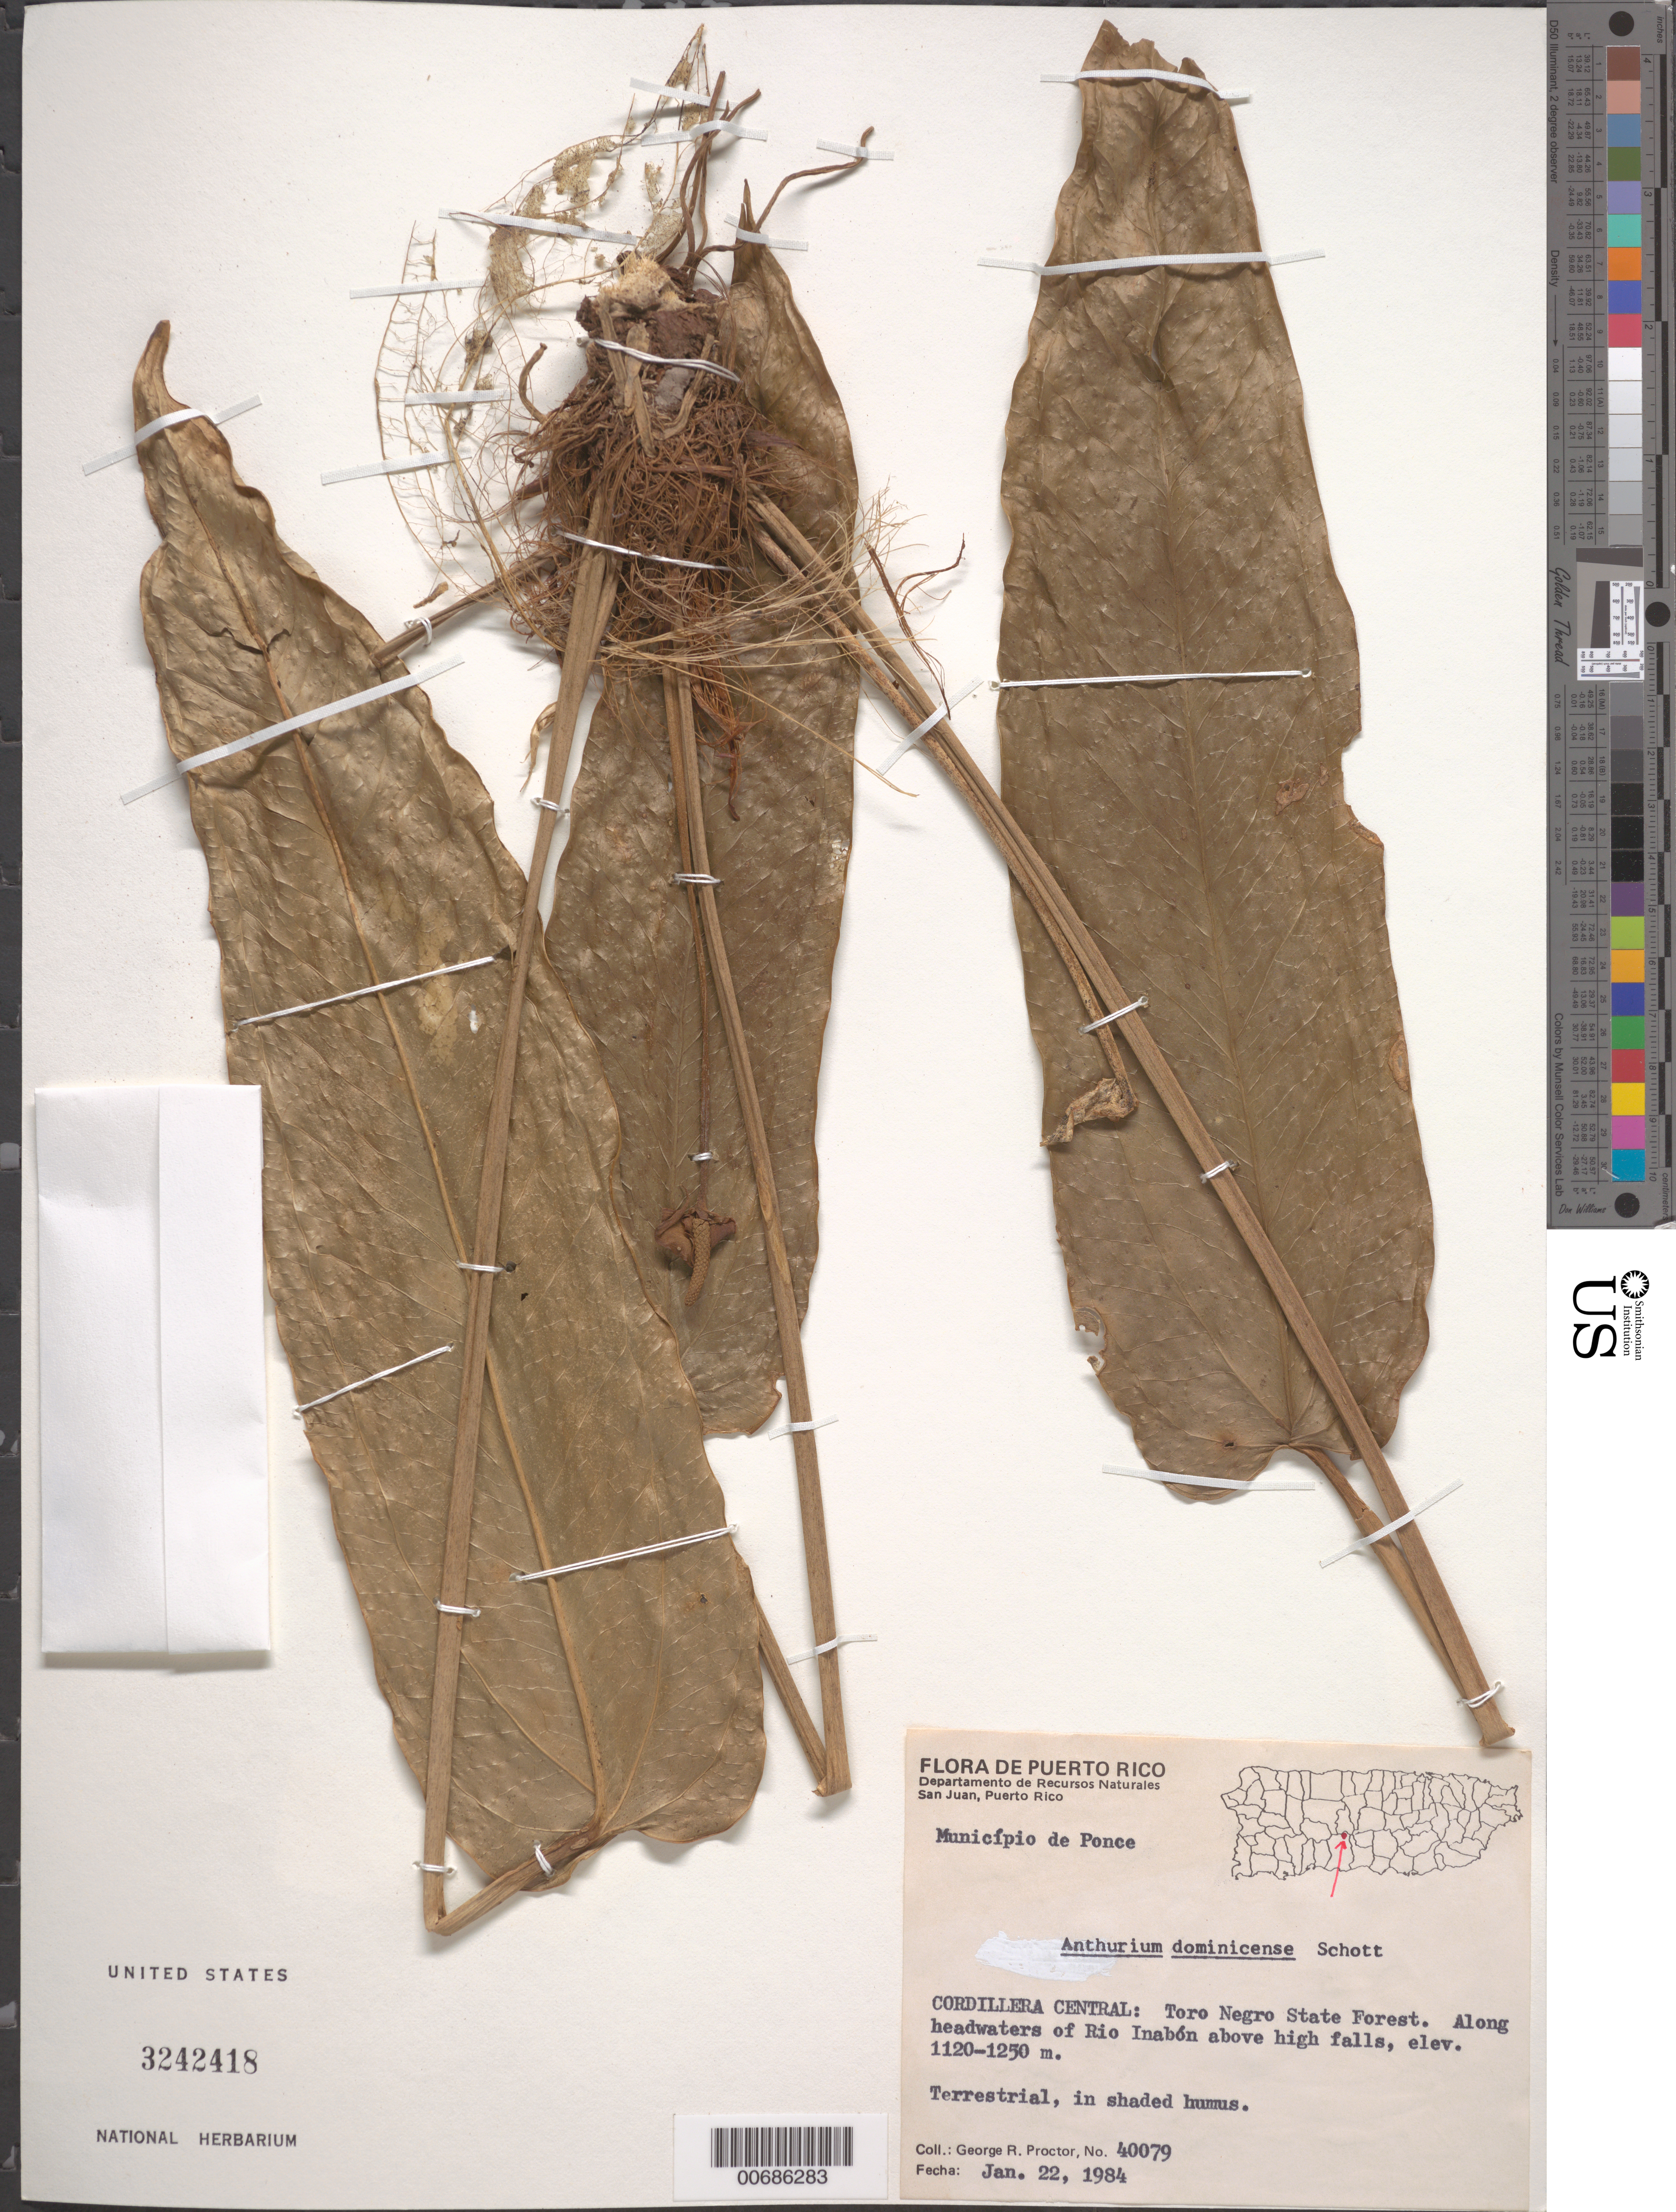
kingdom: Plantae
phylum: Tracheophyta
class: Liliopsida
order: Alismatales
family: Araceae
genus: Anthurium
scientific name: Anthurium dominicense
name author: Schott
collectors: G. R. Proctor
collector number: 40079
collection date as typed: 22 Jan 1984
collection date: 1984-01-22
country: Puerto Rico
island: Greater Antilles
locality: Municipio de Ponce; Cordillera Central: Toro Negro State Forest, along headwaters of Rio Inabon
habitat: shaded humus above high falls of Rio Inabon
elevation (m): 1120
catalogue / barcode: US 3242418